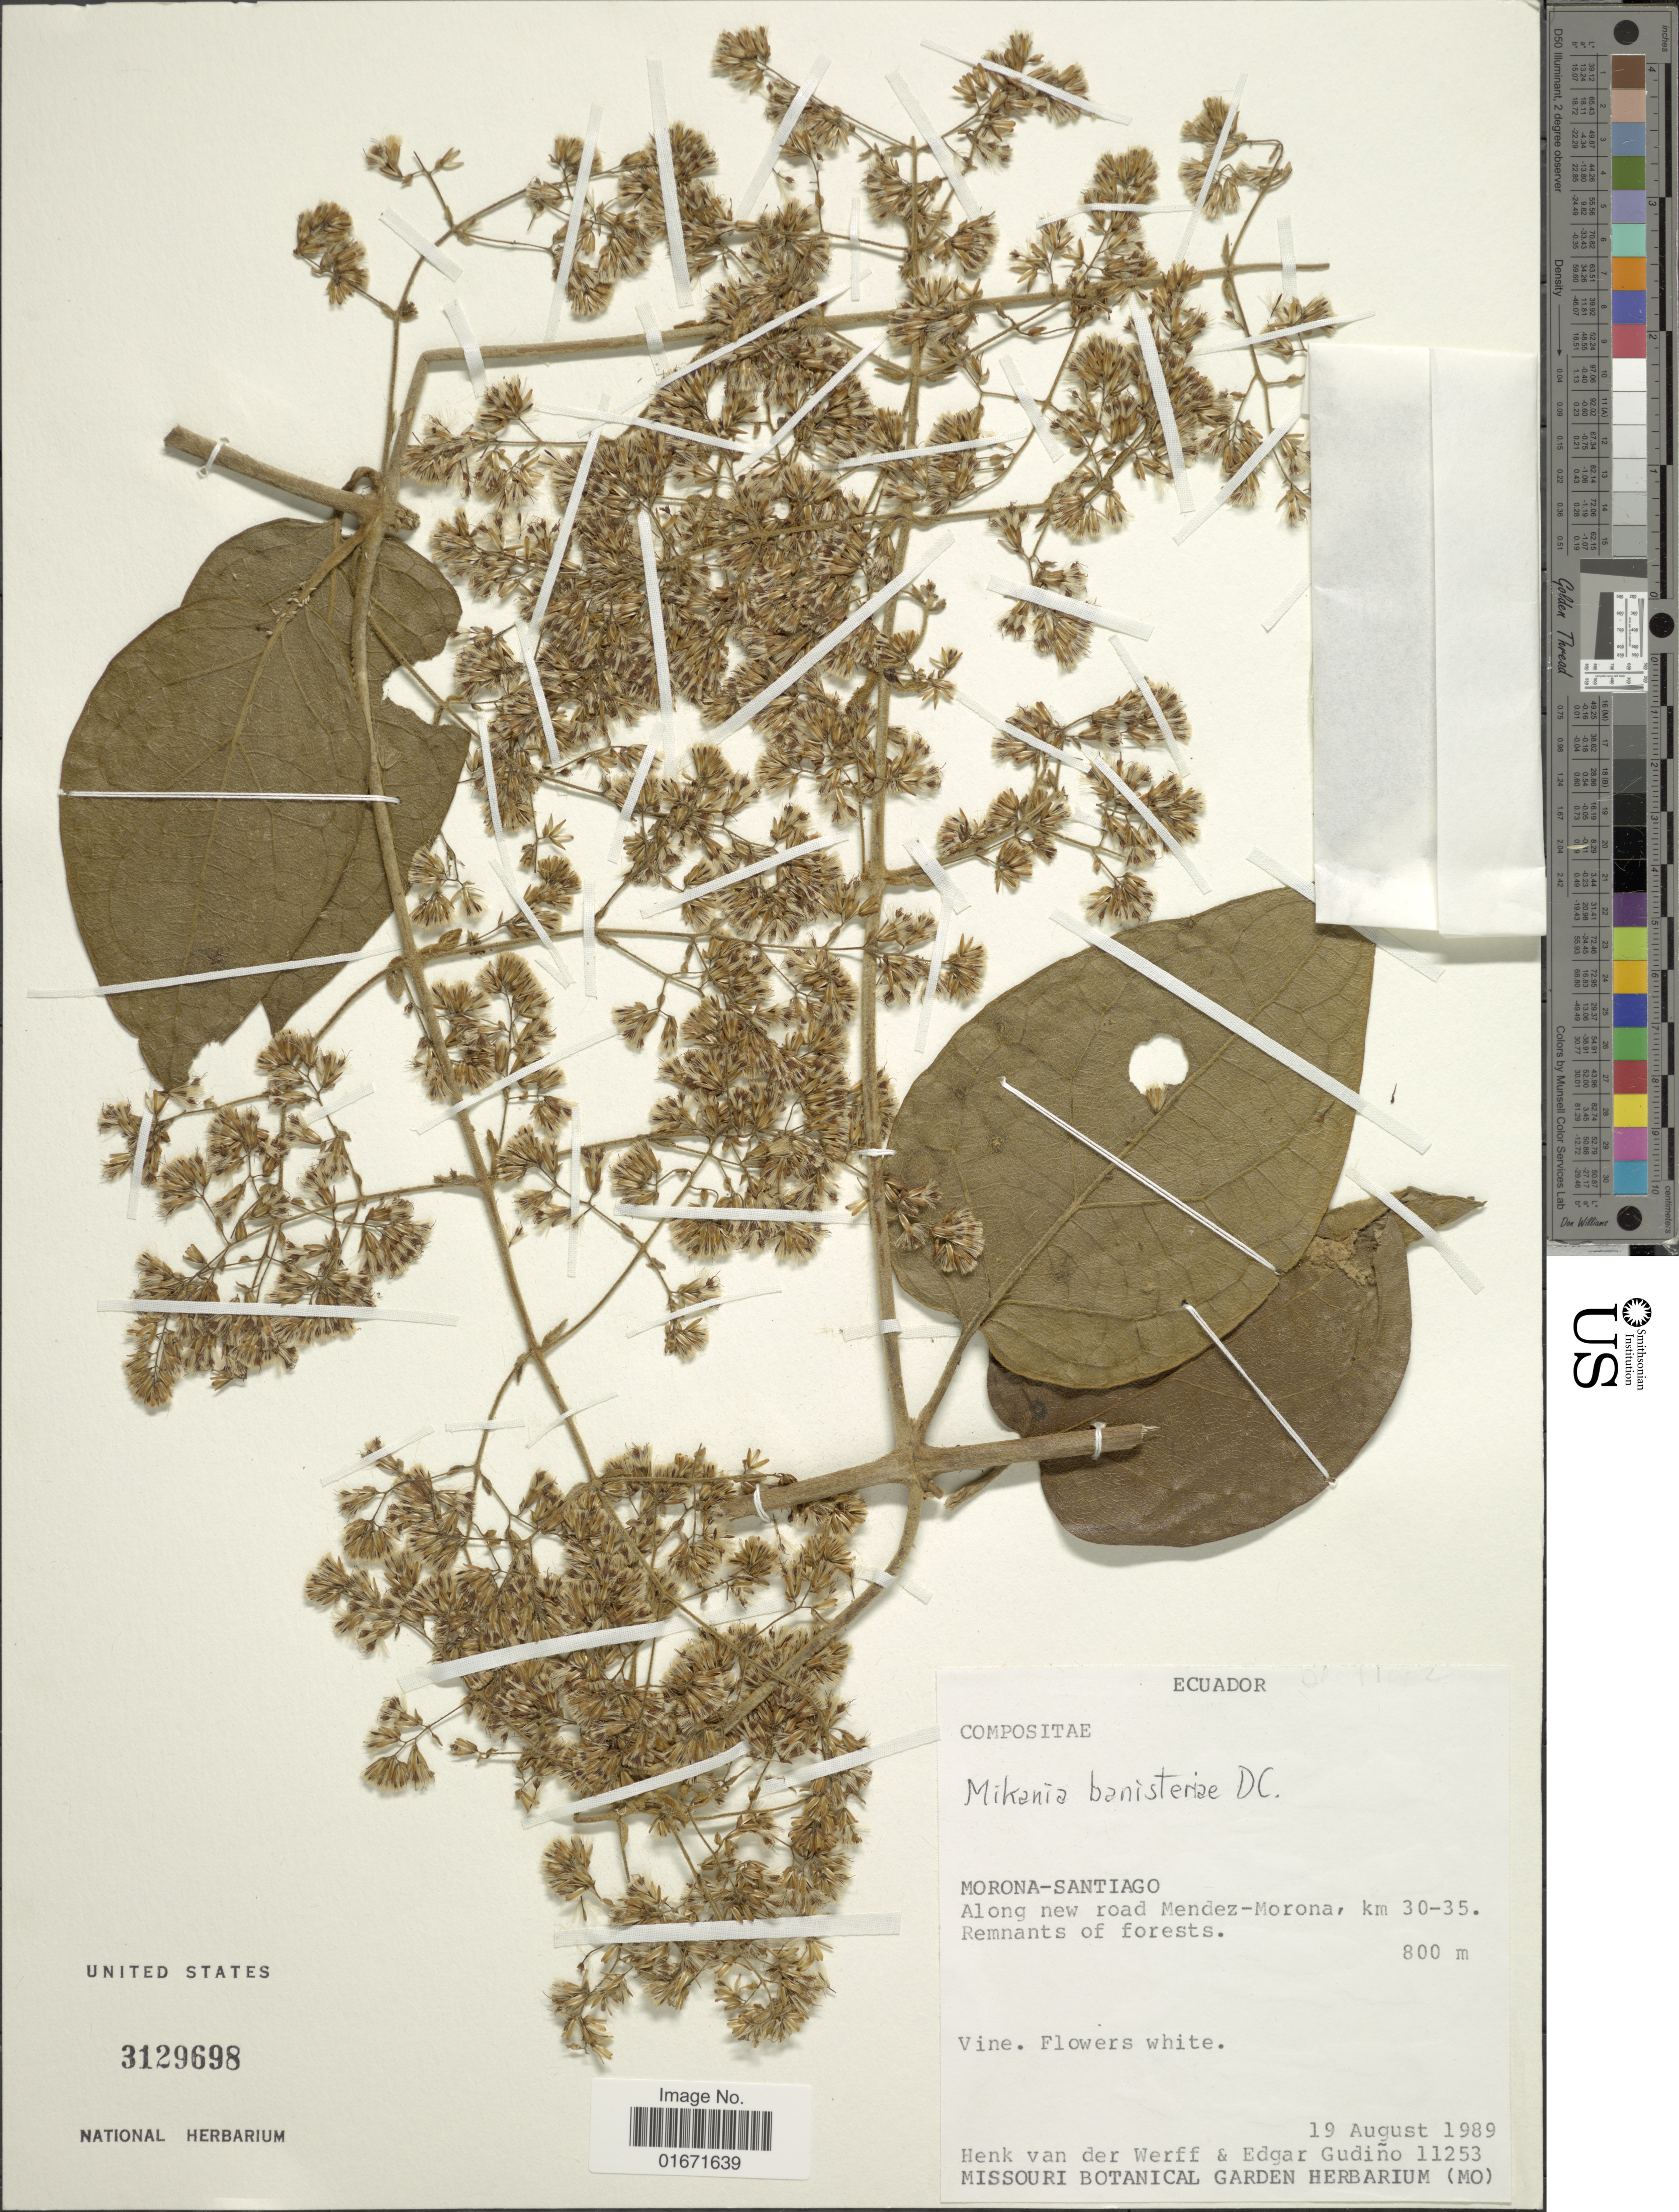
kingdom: Plantae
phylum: Tracheophyta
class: Magnoliopsida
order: Asterales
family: Asteraceae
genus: Mikania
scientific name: Mikania banisteriae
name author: DC.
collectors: H. van der Werff & E. Gudiño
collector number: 11253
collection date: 1989-08-19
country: Ecuador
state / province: Morona-Santiago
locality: Morona-Santiago. Along new road Mendez-Morona, km 30-35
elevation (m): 800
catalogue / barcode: US 3129698